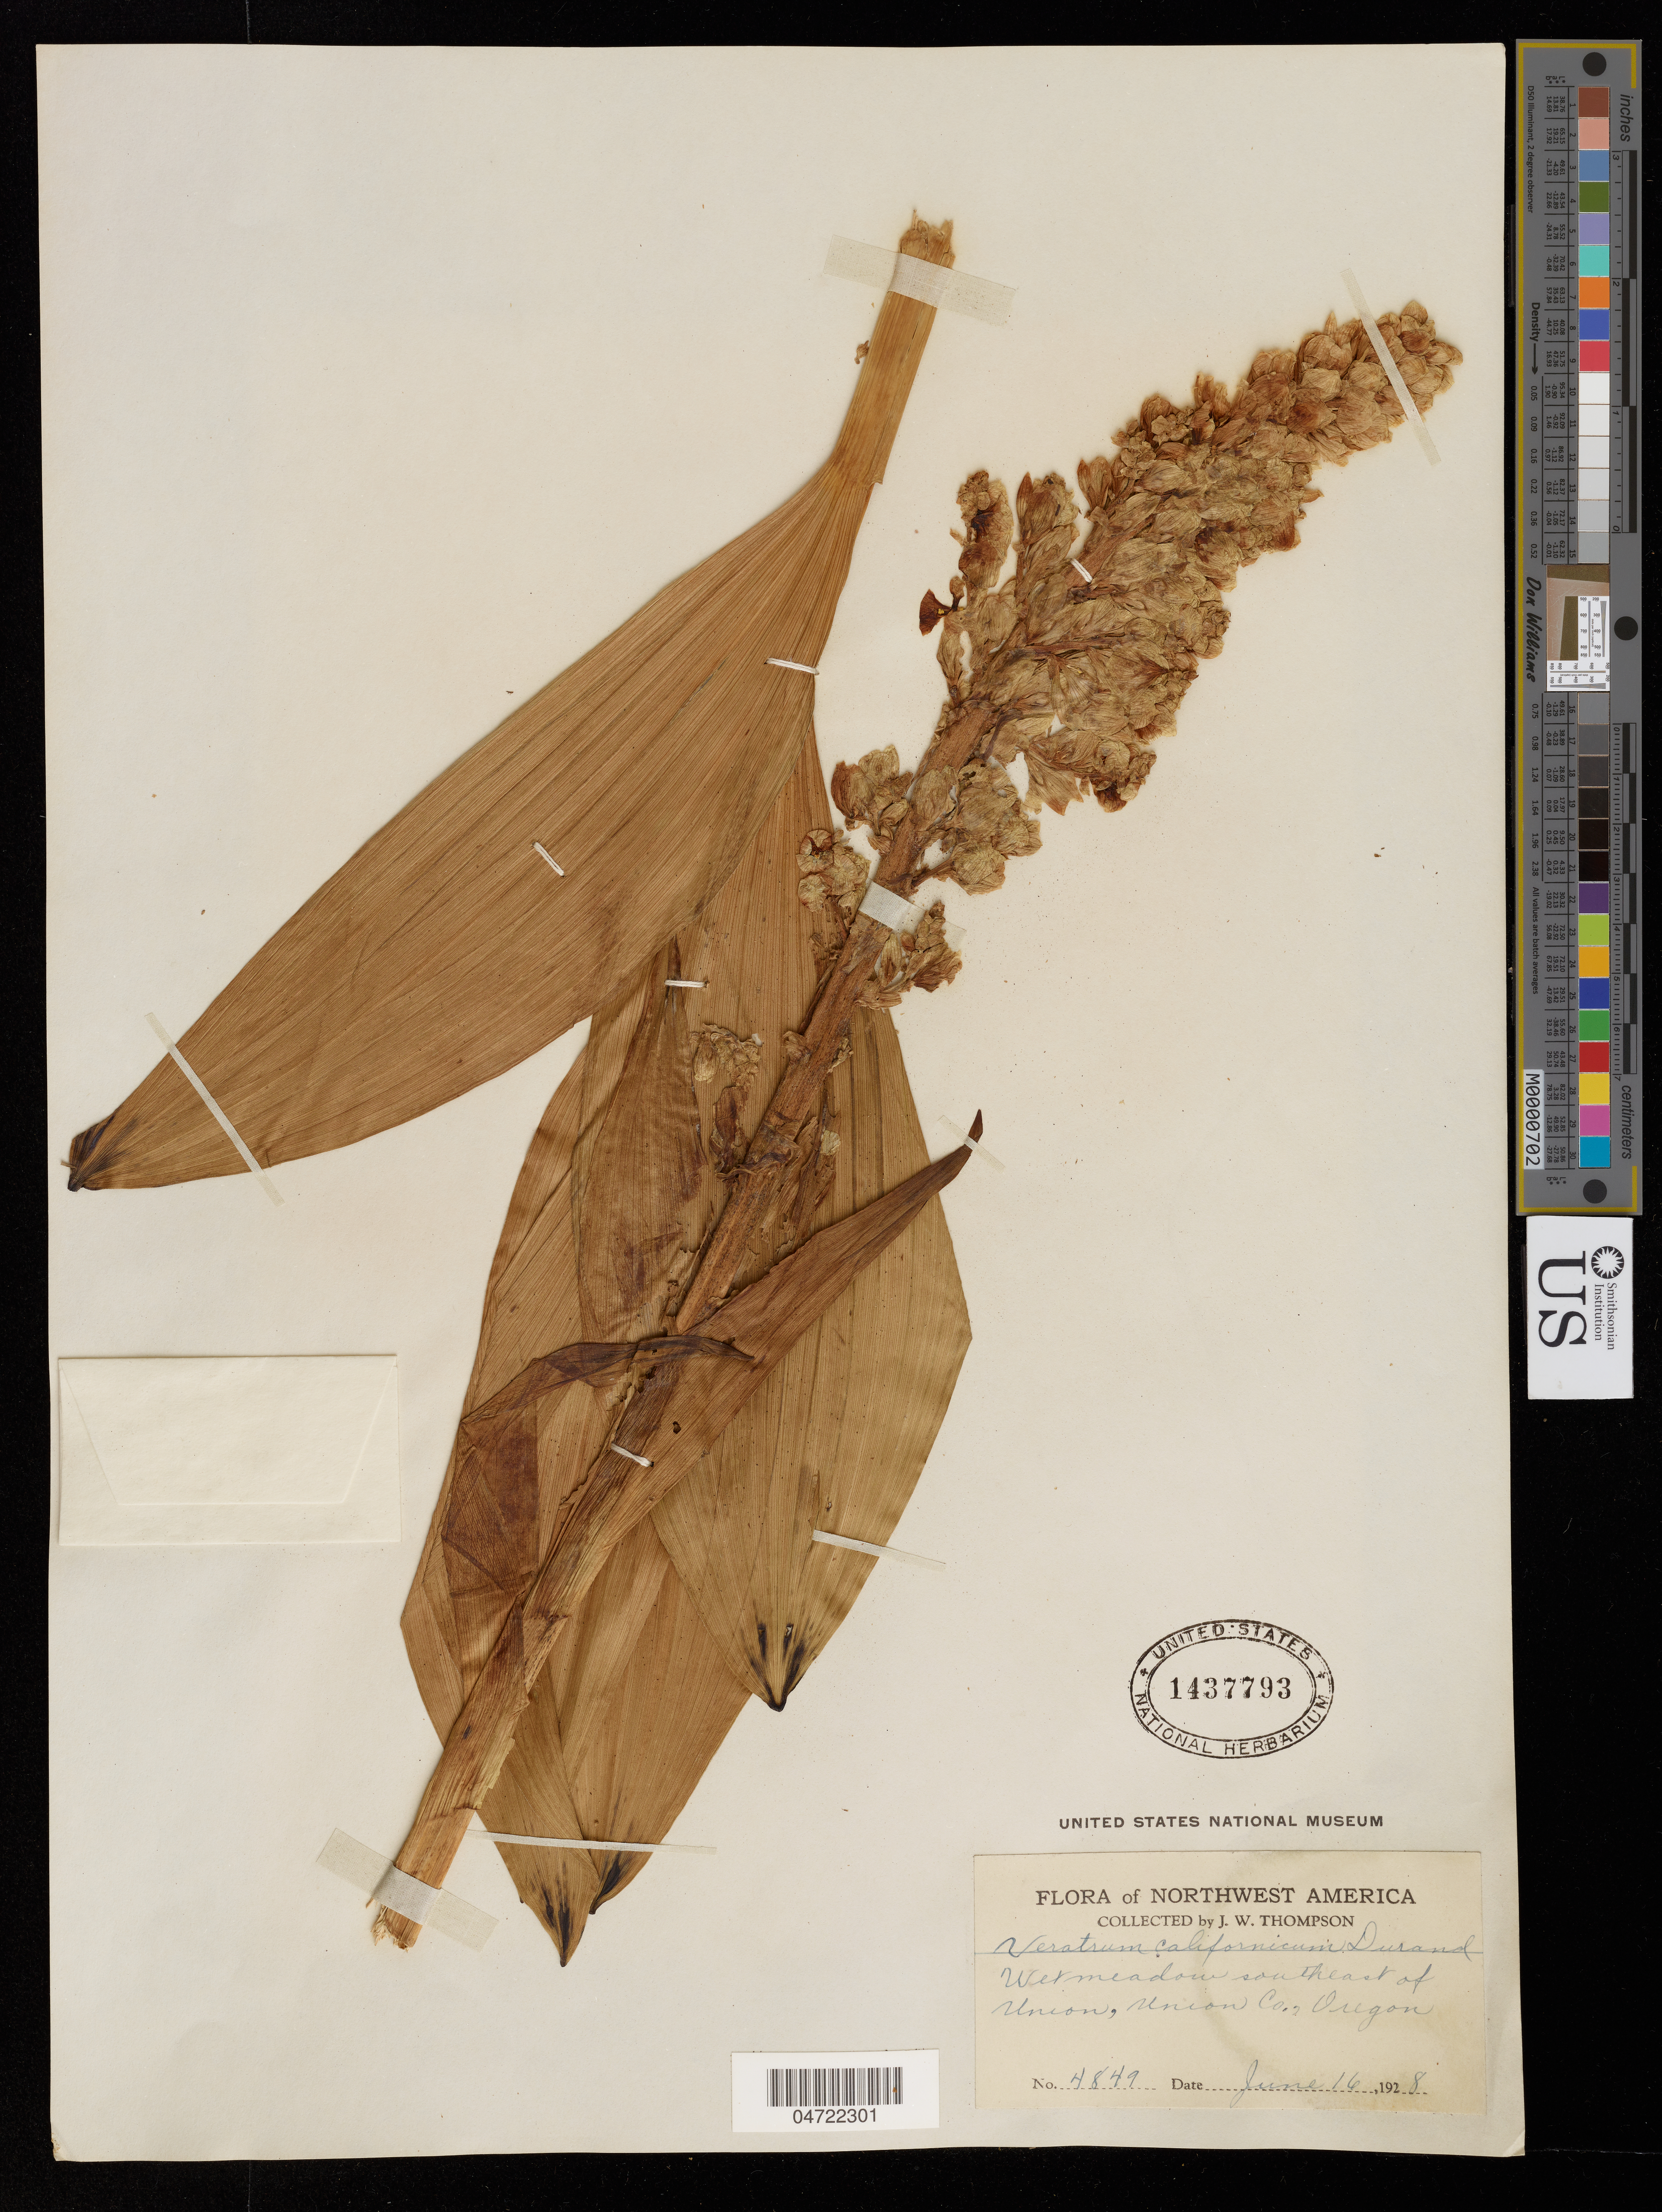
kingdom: Plantae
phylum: Tracheophyta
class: Liliopsida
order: Liliales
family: Melanthiaceae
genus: Veratrum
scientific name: Veratrum californicum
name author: Durand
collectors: J. W. Thompson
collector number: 4849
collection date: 1928-06-16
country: United States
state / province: Oregon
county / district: Union County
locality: SE of Union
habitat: Wet meadow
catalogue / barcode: US 1437793